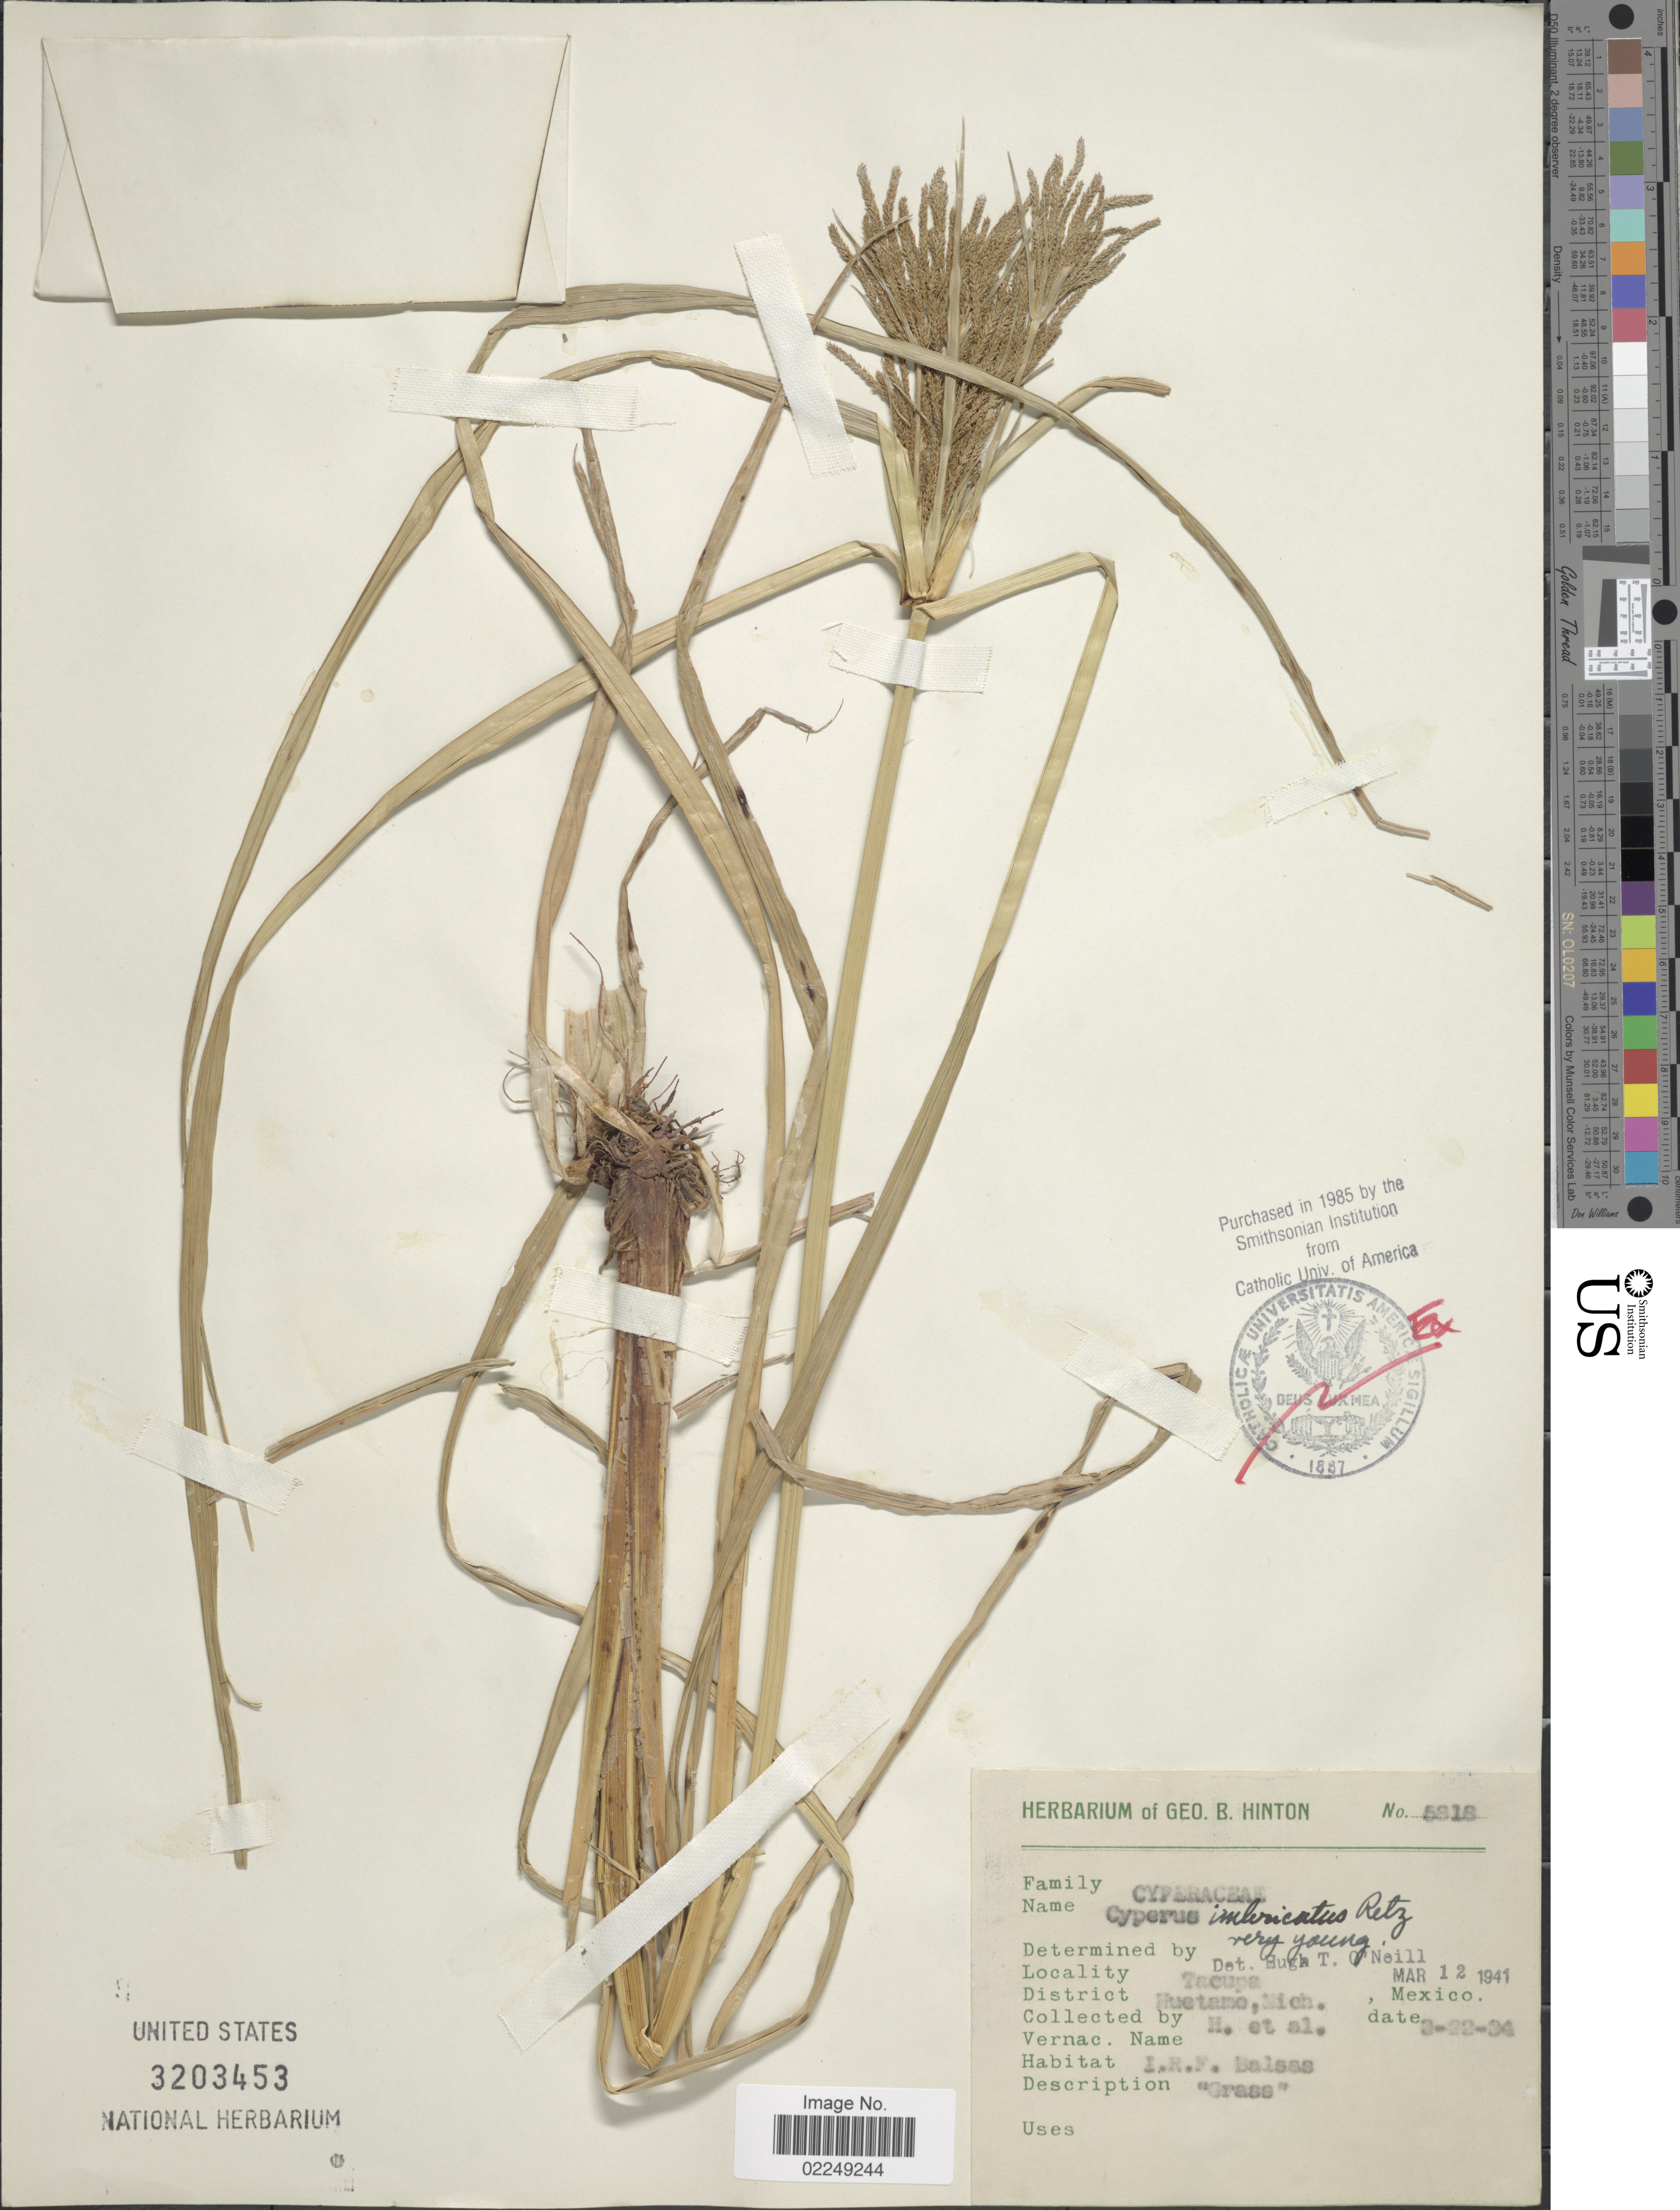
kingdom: Plantae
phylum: Tracheophyta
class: Liliopsida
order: Poales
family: Cyperaceae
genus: Cyperus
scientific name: Cyperus imbricatus Retz.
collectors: G. B. Hinton & et al.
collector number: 5816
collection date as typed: Transcribed d/m/y: 22/3/34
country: Mexico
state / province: Michoacán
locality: Tacupa, District Huetamo, Mich., Mexico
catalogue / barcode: US 3203453